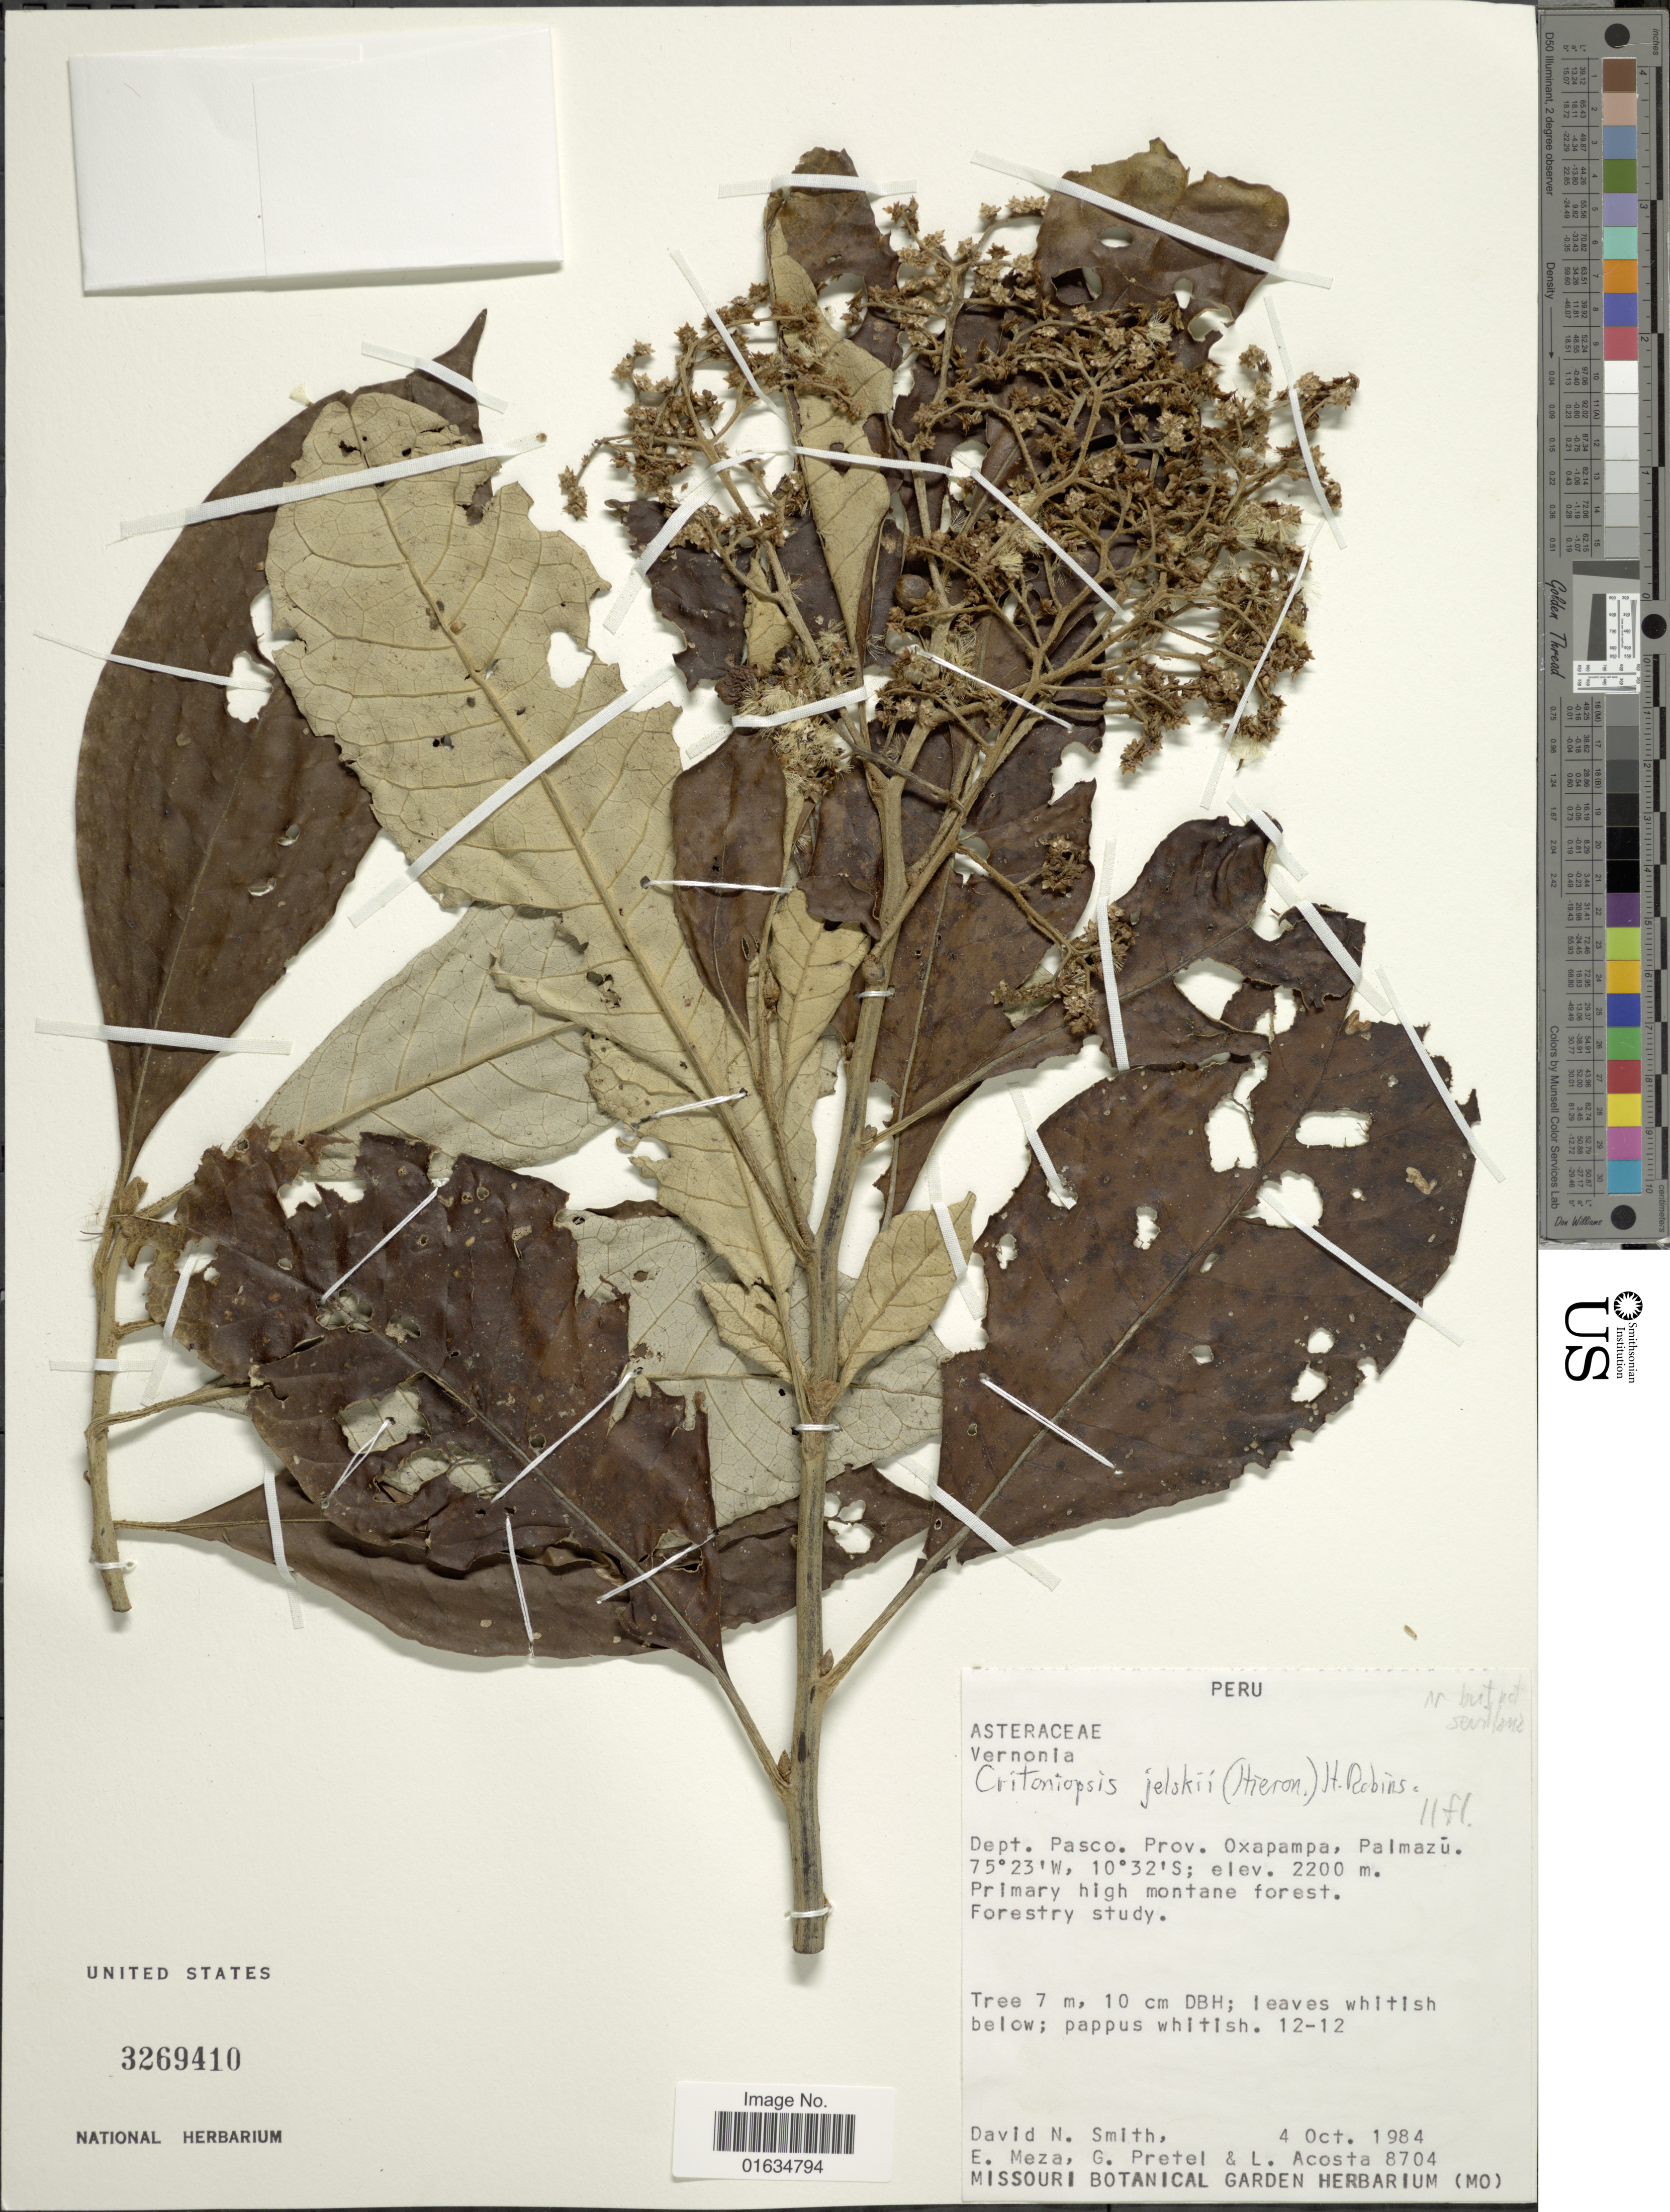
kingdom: Plantae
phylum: Tracheophyta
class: Magnoliopsida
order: Asterales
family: Asteraceae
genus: Critoniopsis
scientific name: Critoniopsis jelskii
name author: (Hieron.) H. Rob.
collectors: D. Smith, E. Meza, G. Pretel & L. Acosta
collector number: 8704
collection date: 1984-10-04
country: Peru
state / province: Pasco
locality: Prov Oxapampa, Palmazú.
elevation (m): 2200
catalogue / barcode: US 3269410